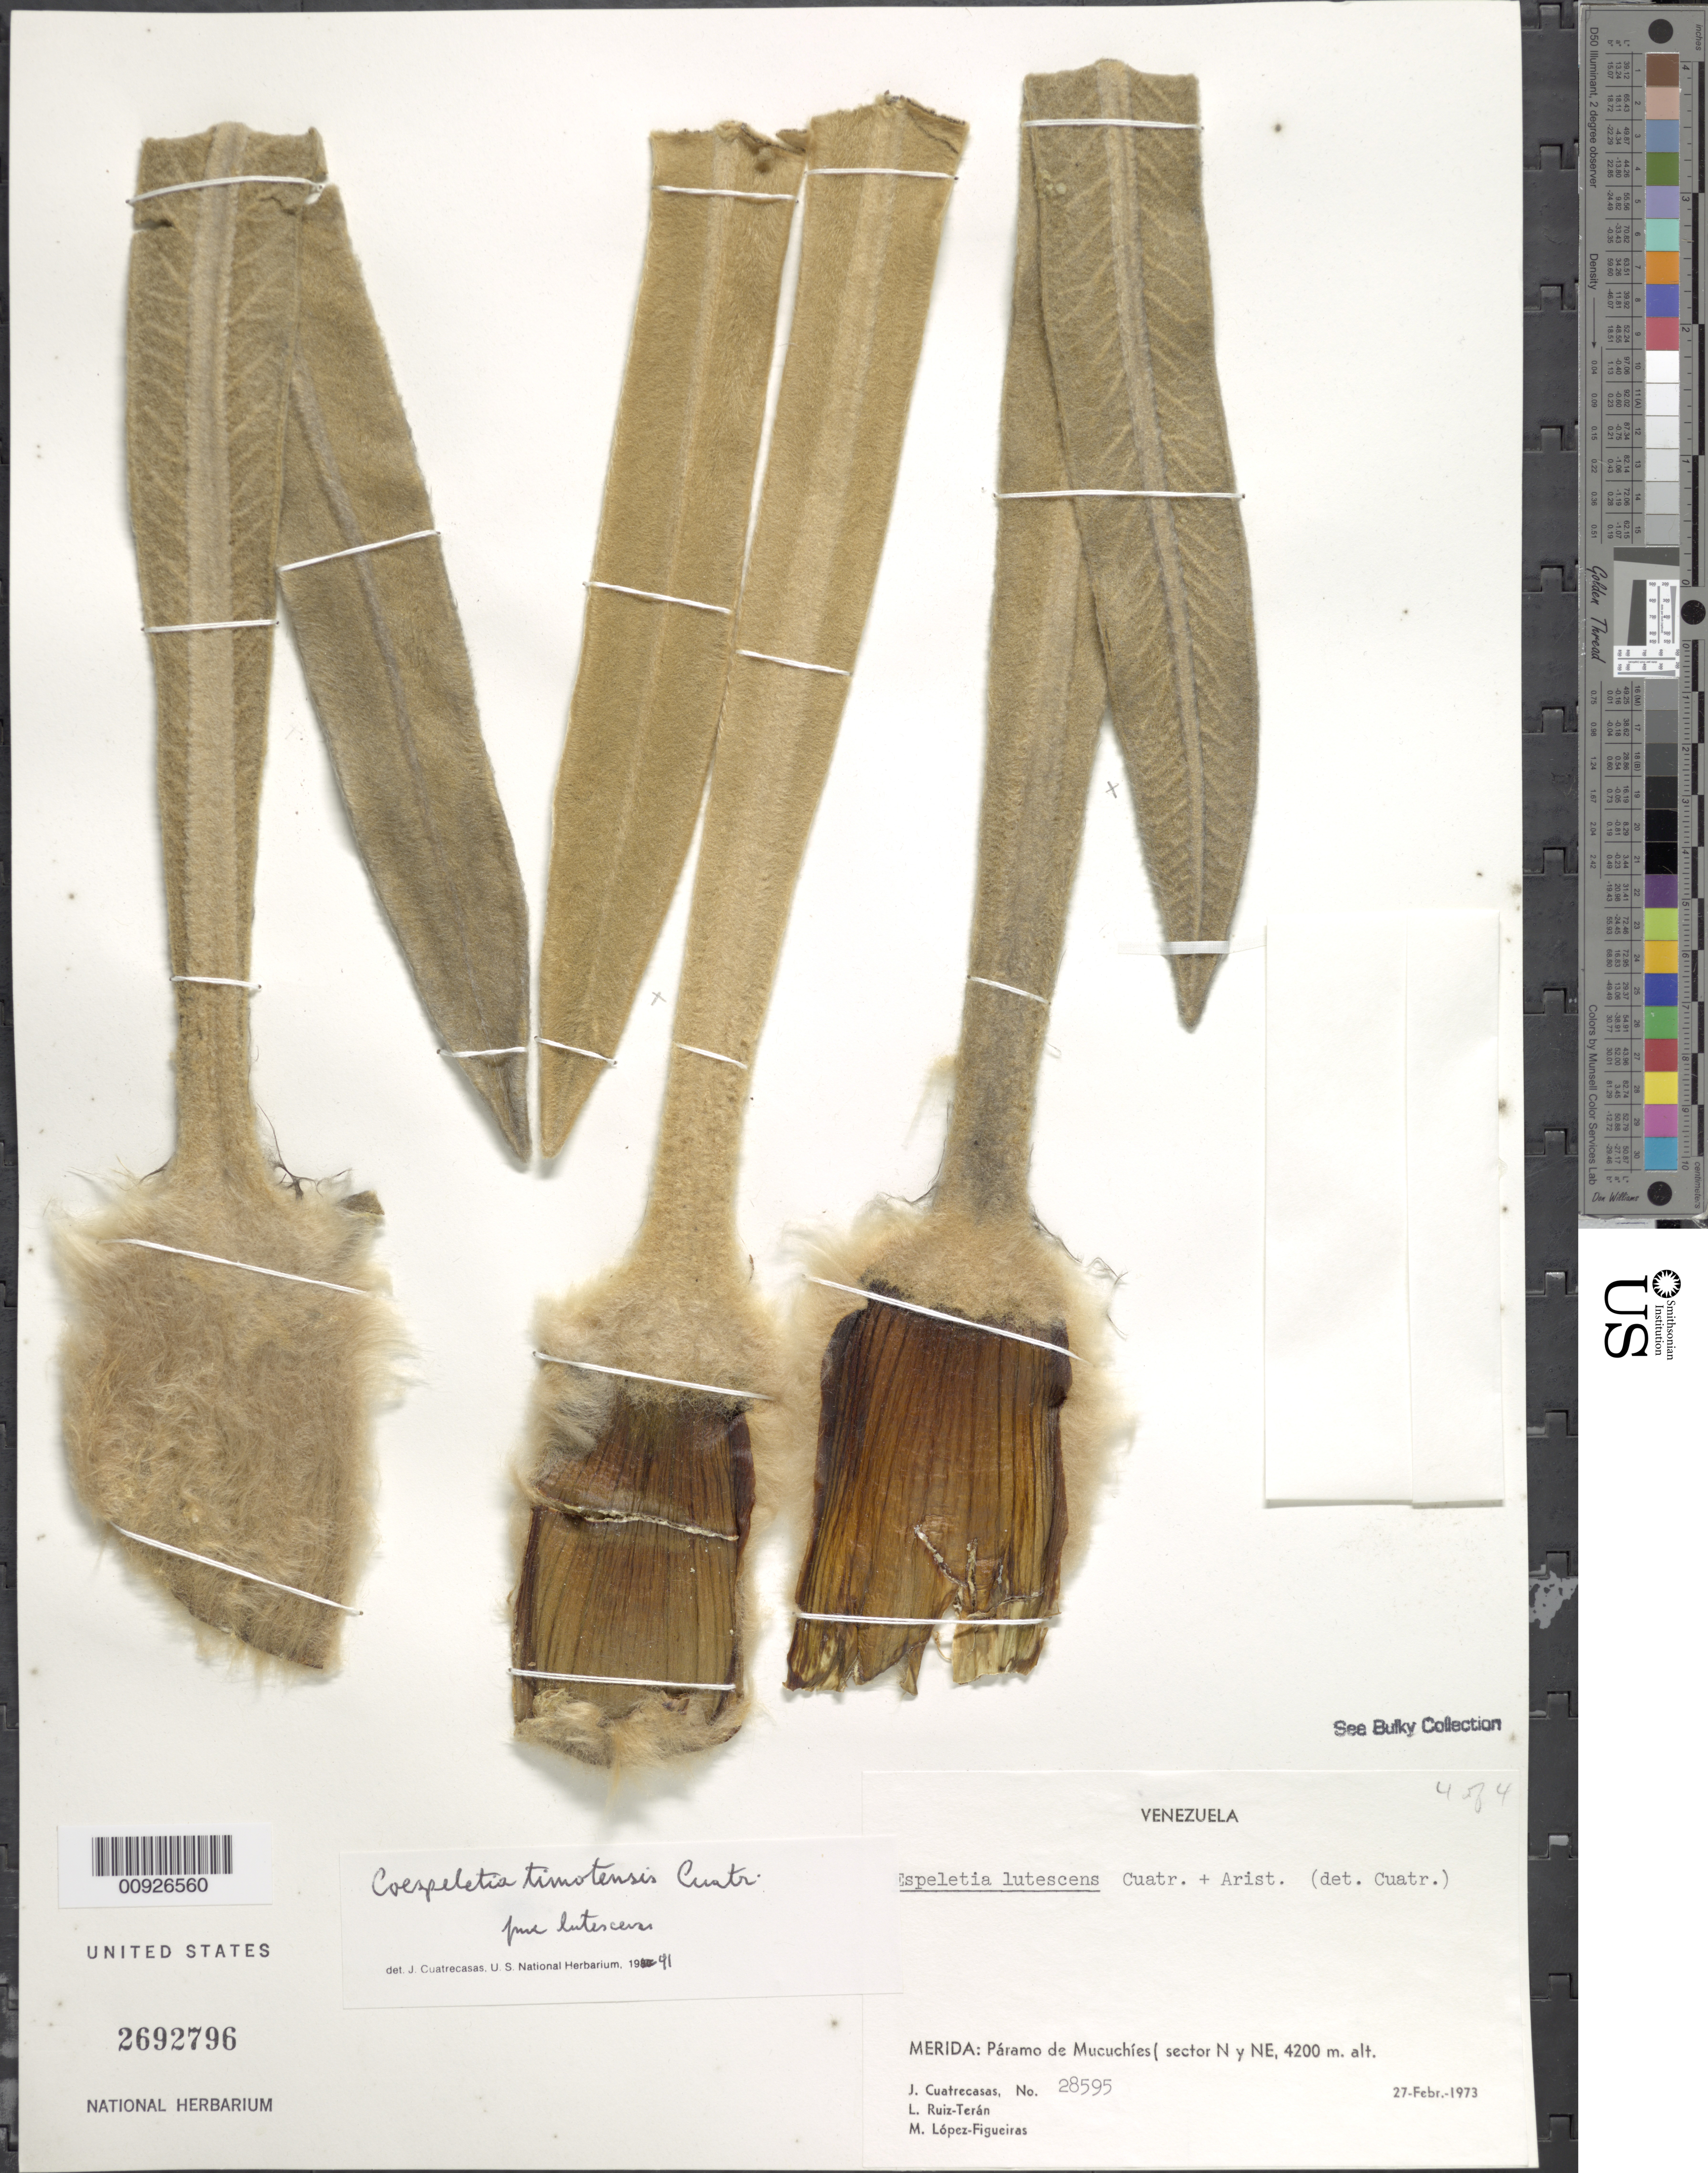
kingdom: Plantae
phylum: Tracheophyta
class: Magnoliopsida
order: Asterales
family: Asteraceae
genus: Coespeletia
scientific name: Coespeletia timotensis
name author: (Cuatrec.) Cuatrec.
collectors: J. Cuatrecasas, L. E. Ruíz-Terán & M. López Figueiras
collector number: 28595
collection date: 1973-02-27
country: Venezuela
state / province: Mérida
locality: P. de Mucuchíes. Sector N y NE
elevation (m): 4200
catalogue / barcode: US 2692796